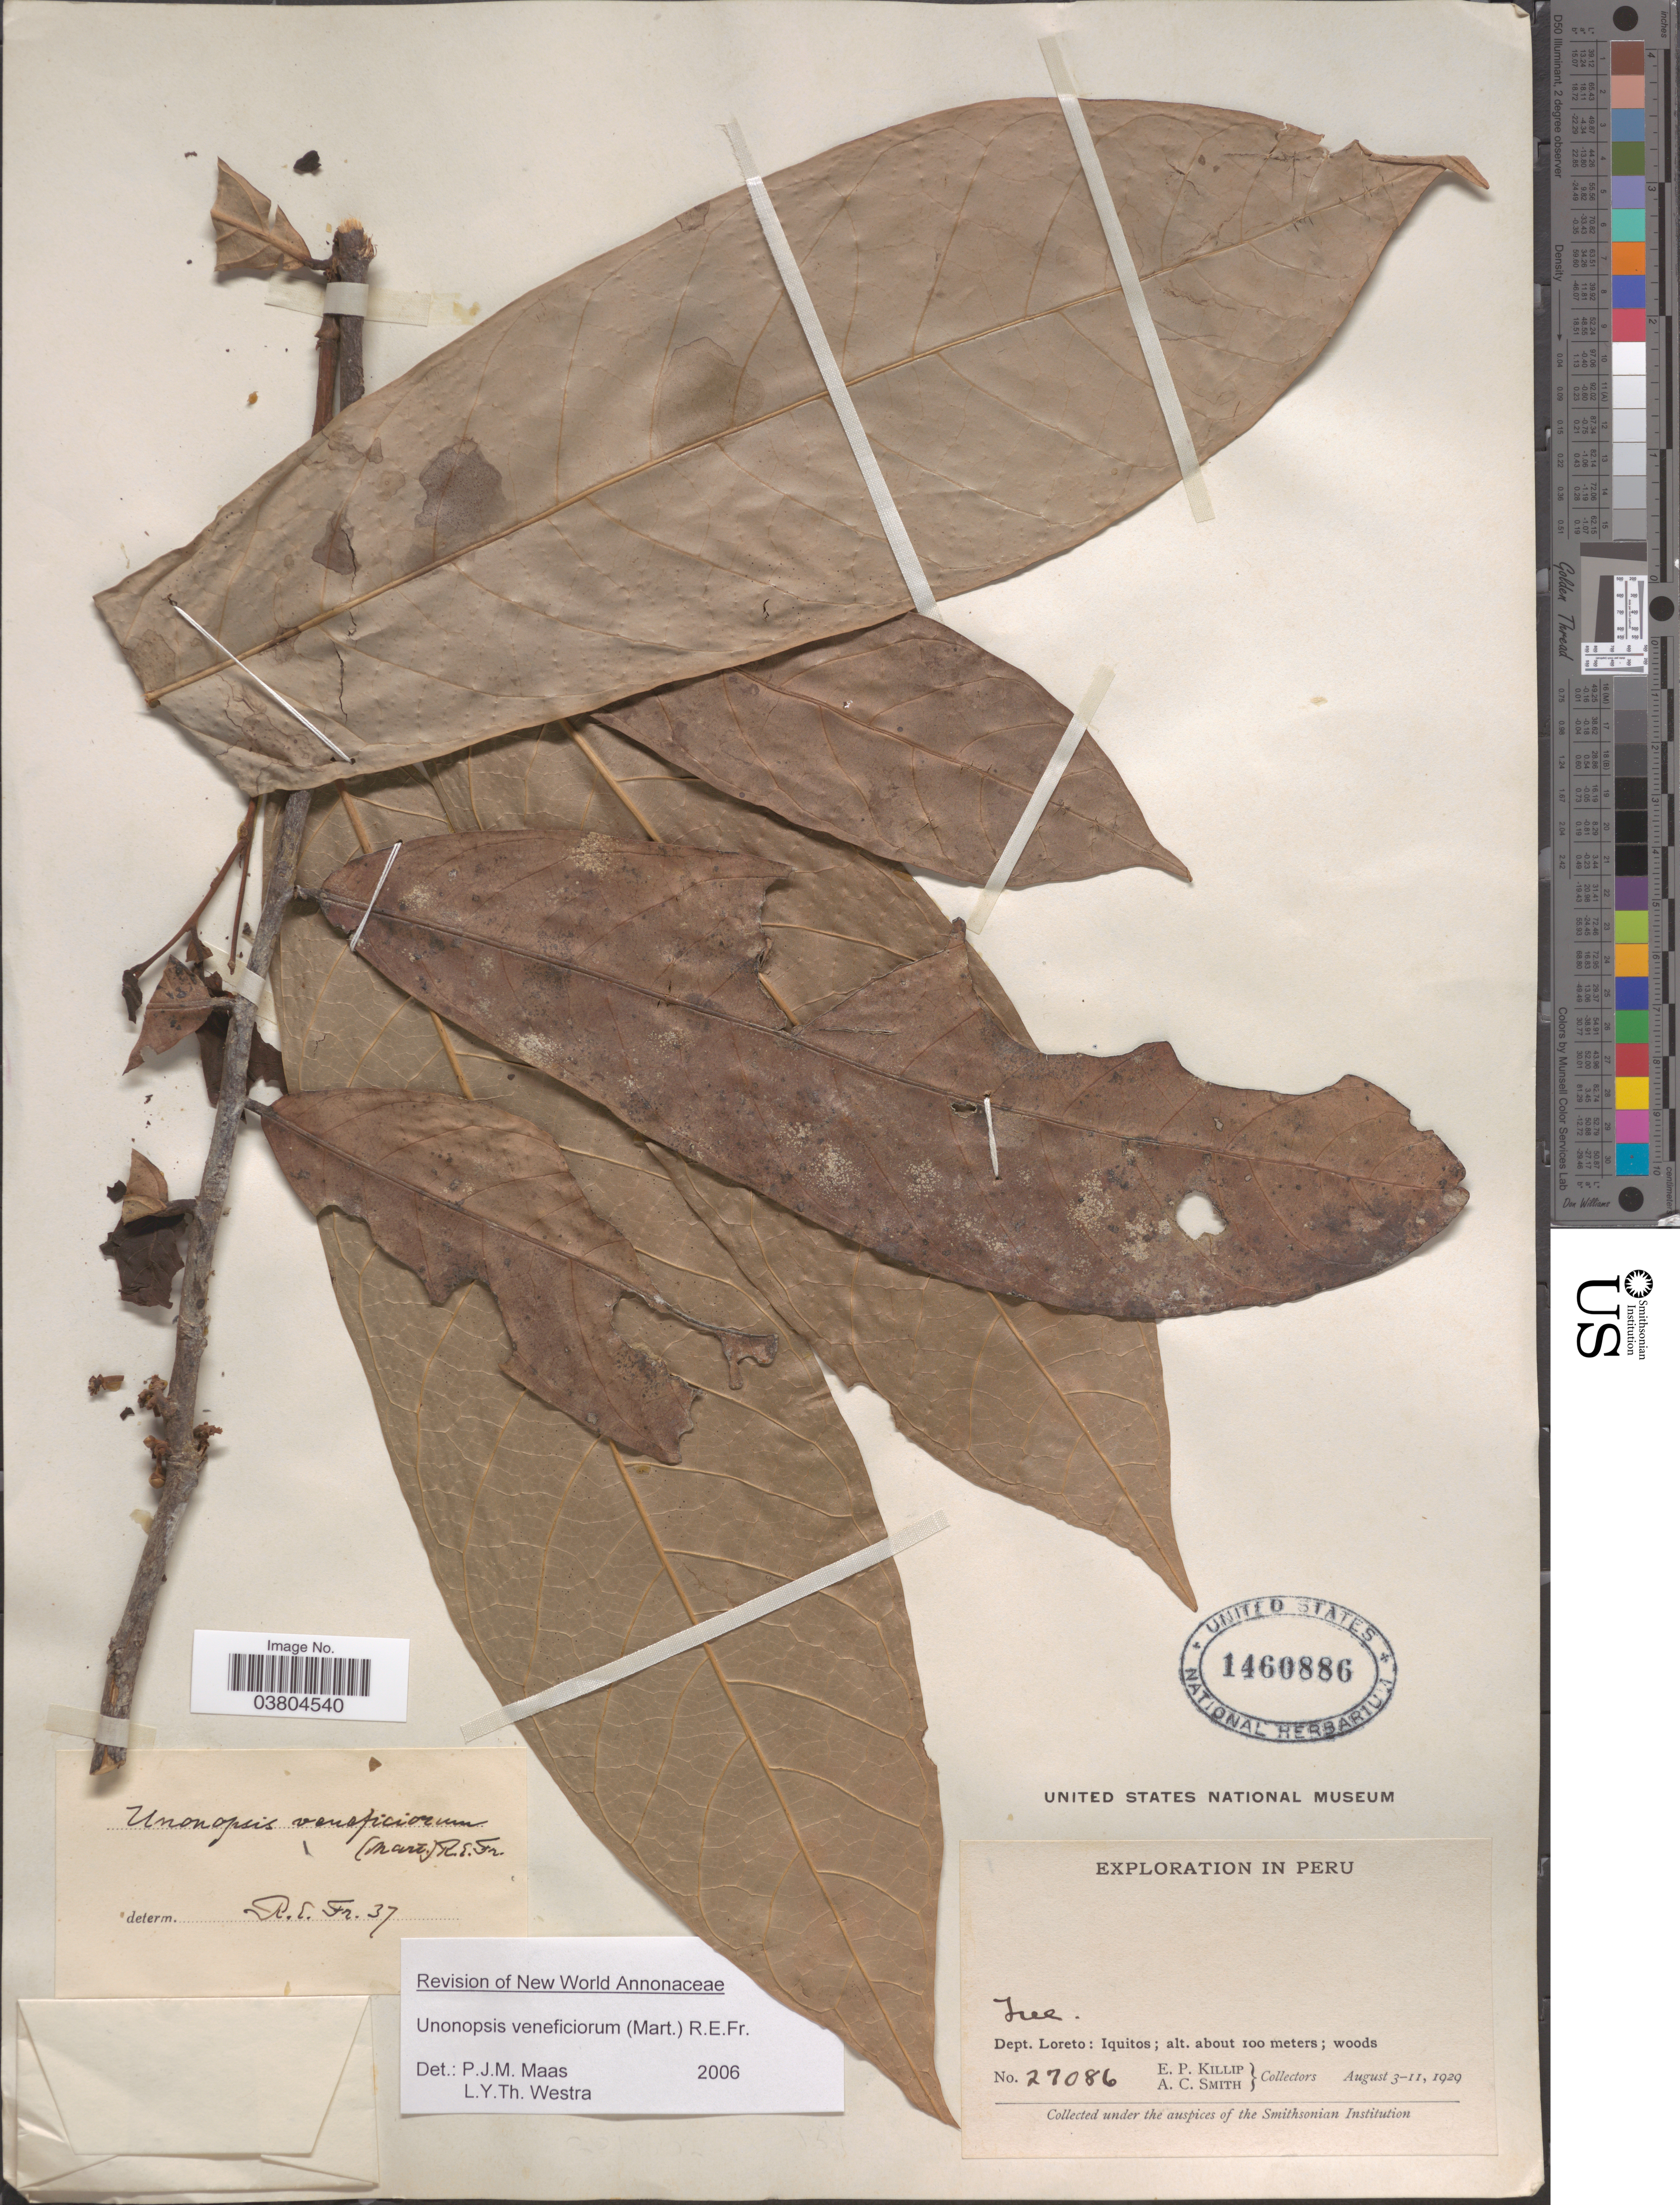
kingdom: Plantae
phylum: Tracheophyta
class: Magnoliopsida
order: Magnoliales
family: Annonaceae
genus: Unonopsis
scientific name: Unonopsis veneficiorum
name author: (Mart.) R.E. Fr.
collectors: E. P. Killip & A. C. Smith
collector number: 27086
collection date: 1929-08-03/1929-08-11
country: Peru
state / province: Loreto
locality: Dept. Loreto: Iquitos.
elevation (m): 100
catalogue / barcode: US 1460886